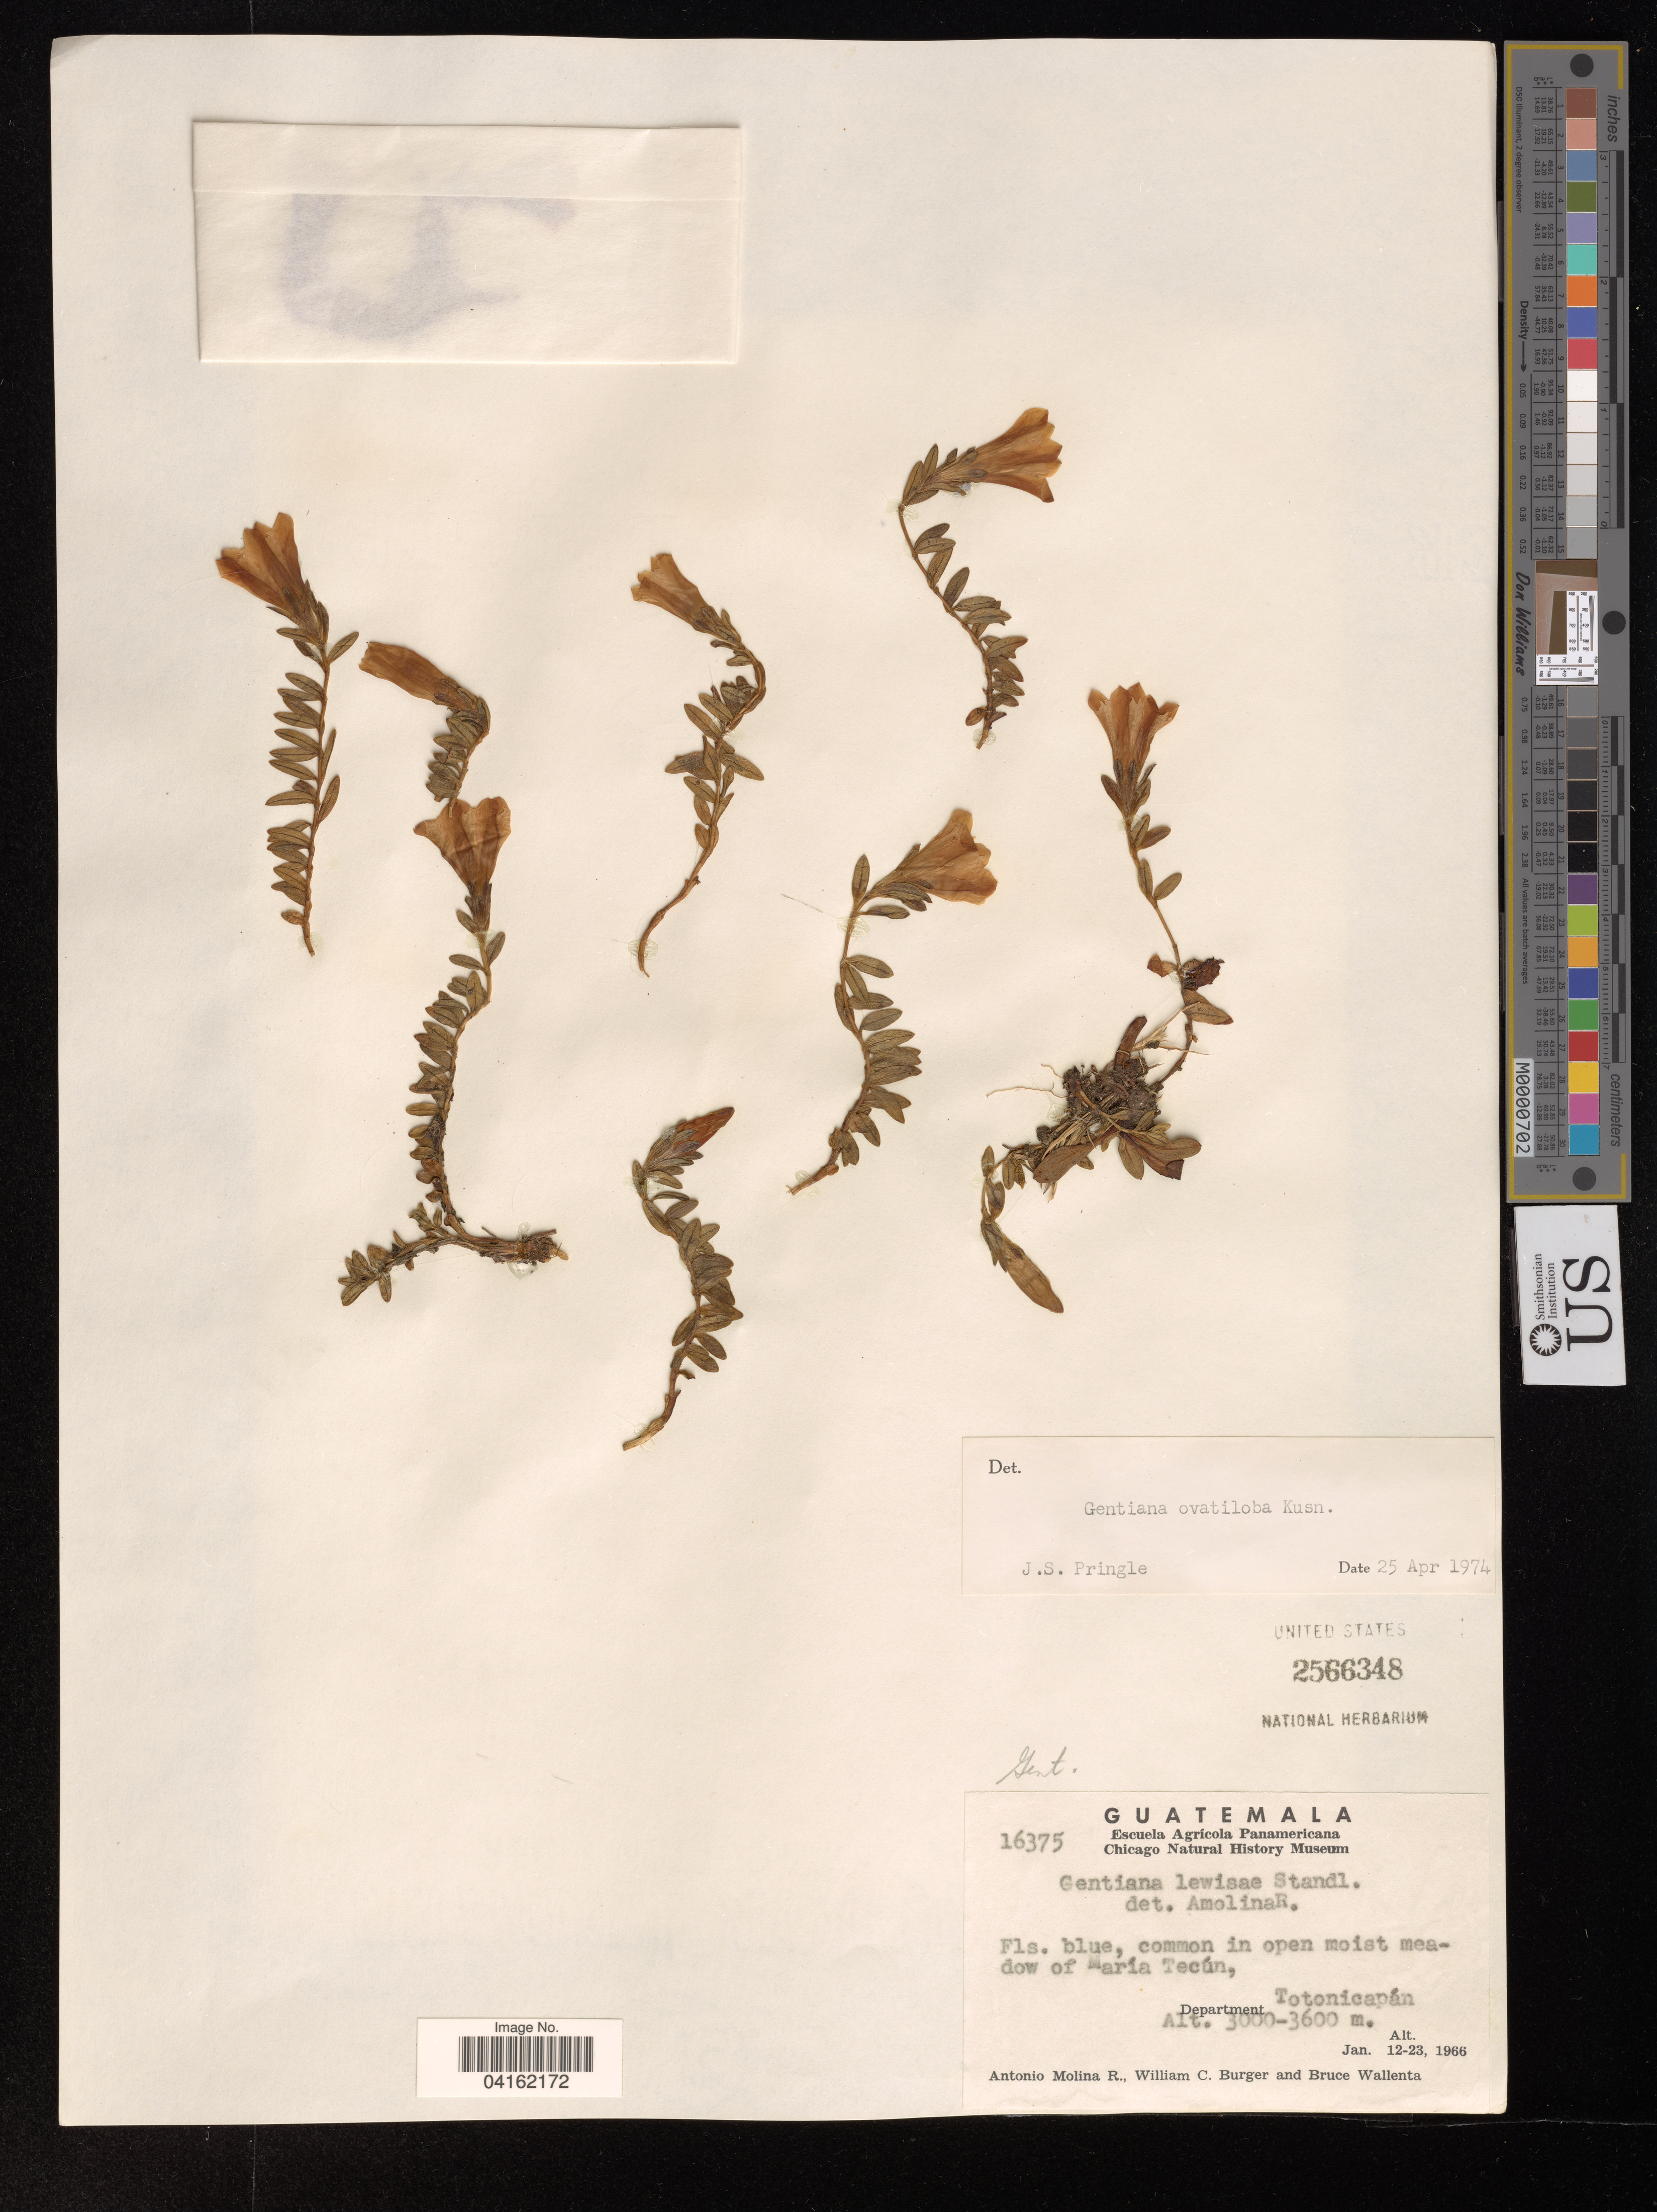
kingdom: Plantae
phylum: Tracheophyta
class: Magnoliopsida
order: Gentianales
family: Gentianaceae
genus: Gentiana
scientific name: Gentiana ovatiloba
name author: Kusn.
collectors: A. Molina R., W. Burger & B. Wallenta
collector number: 16375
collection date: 1966-01-12/1966-01-23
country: Guatemala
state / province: Totonicapan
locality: Common in open moist meadow of Maria Tecún.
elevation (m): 3000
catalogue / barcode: US 2566348